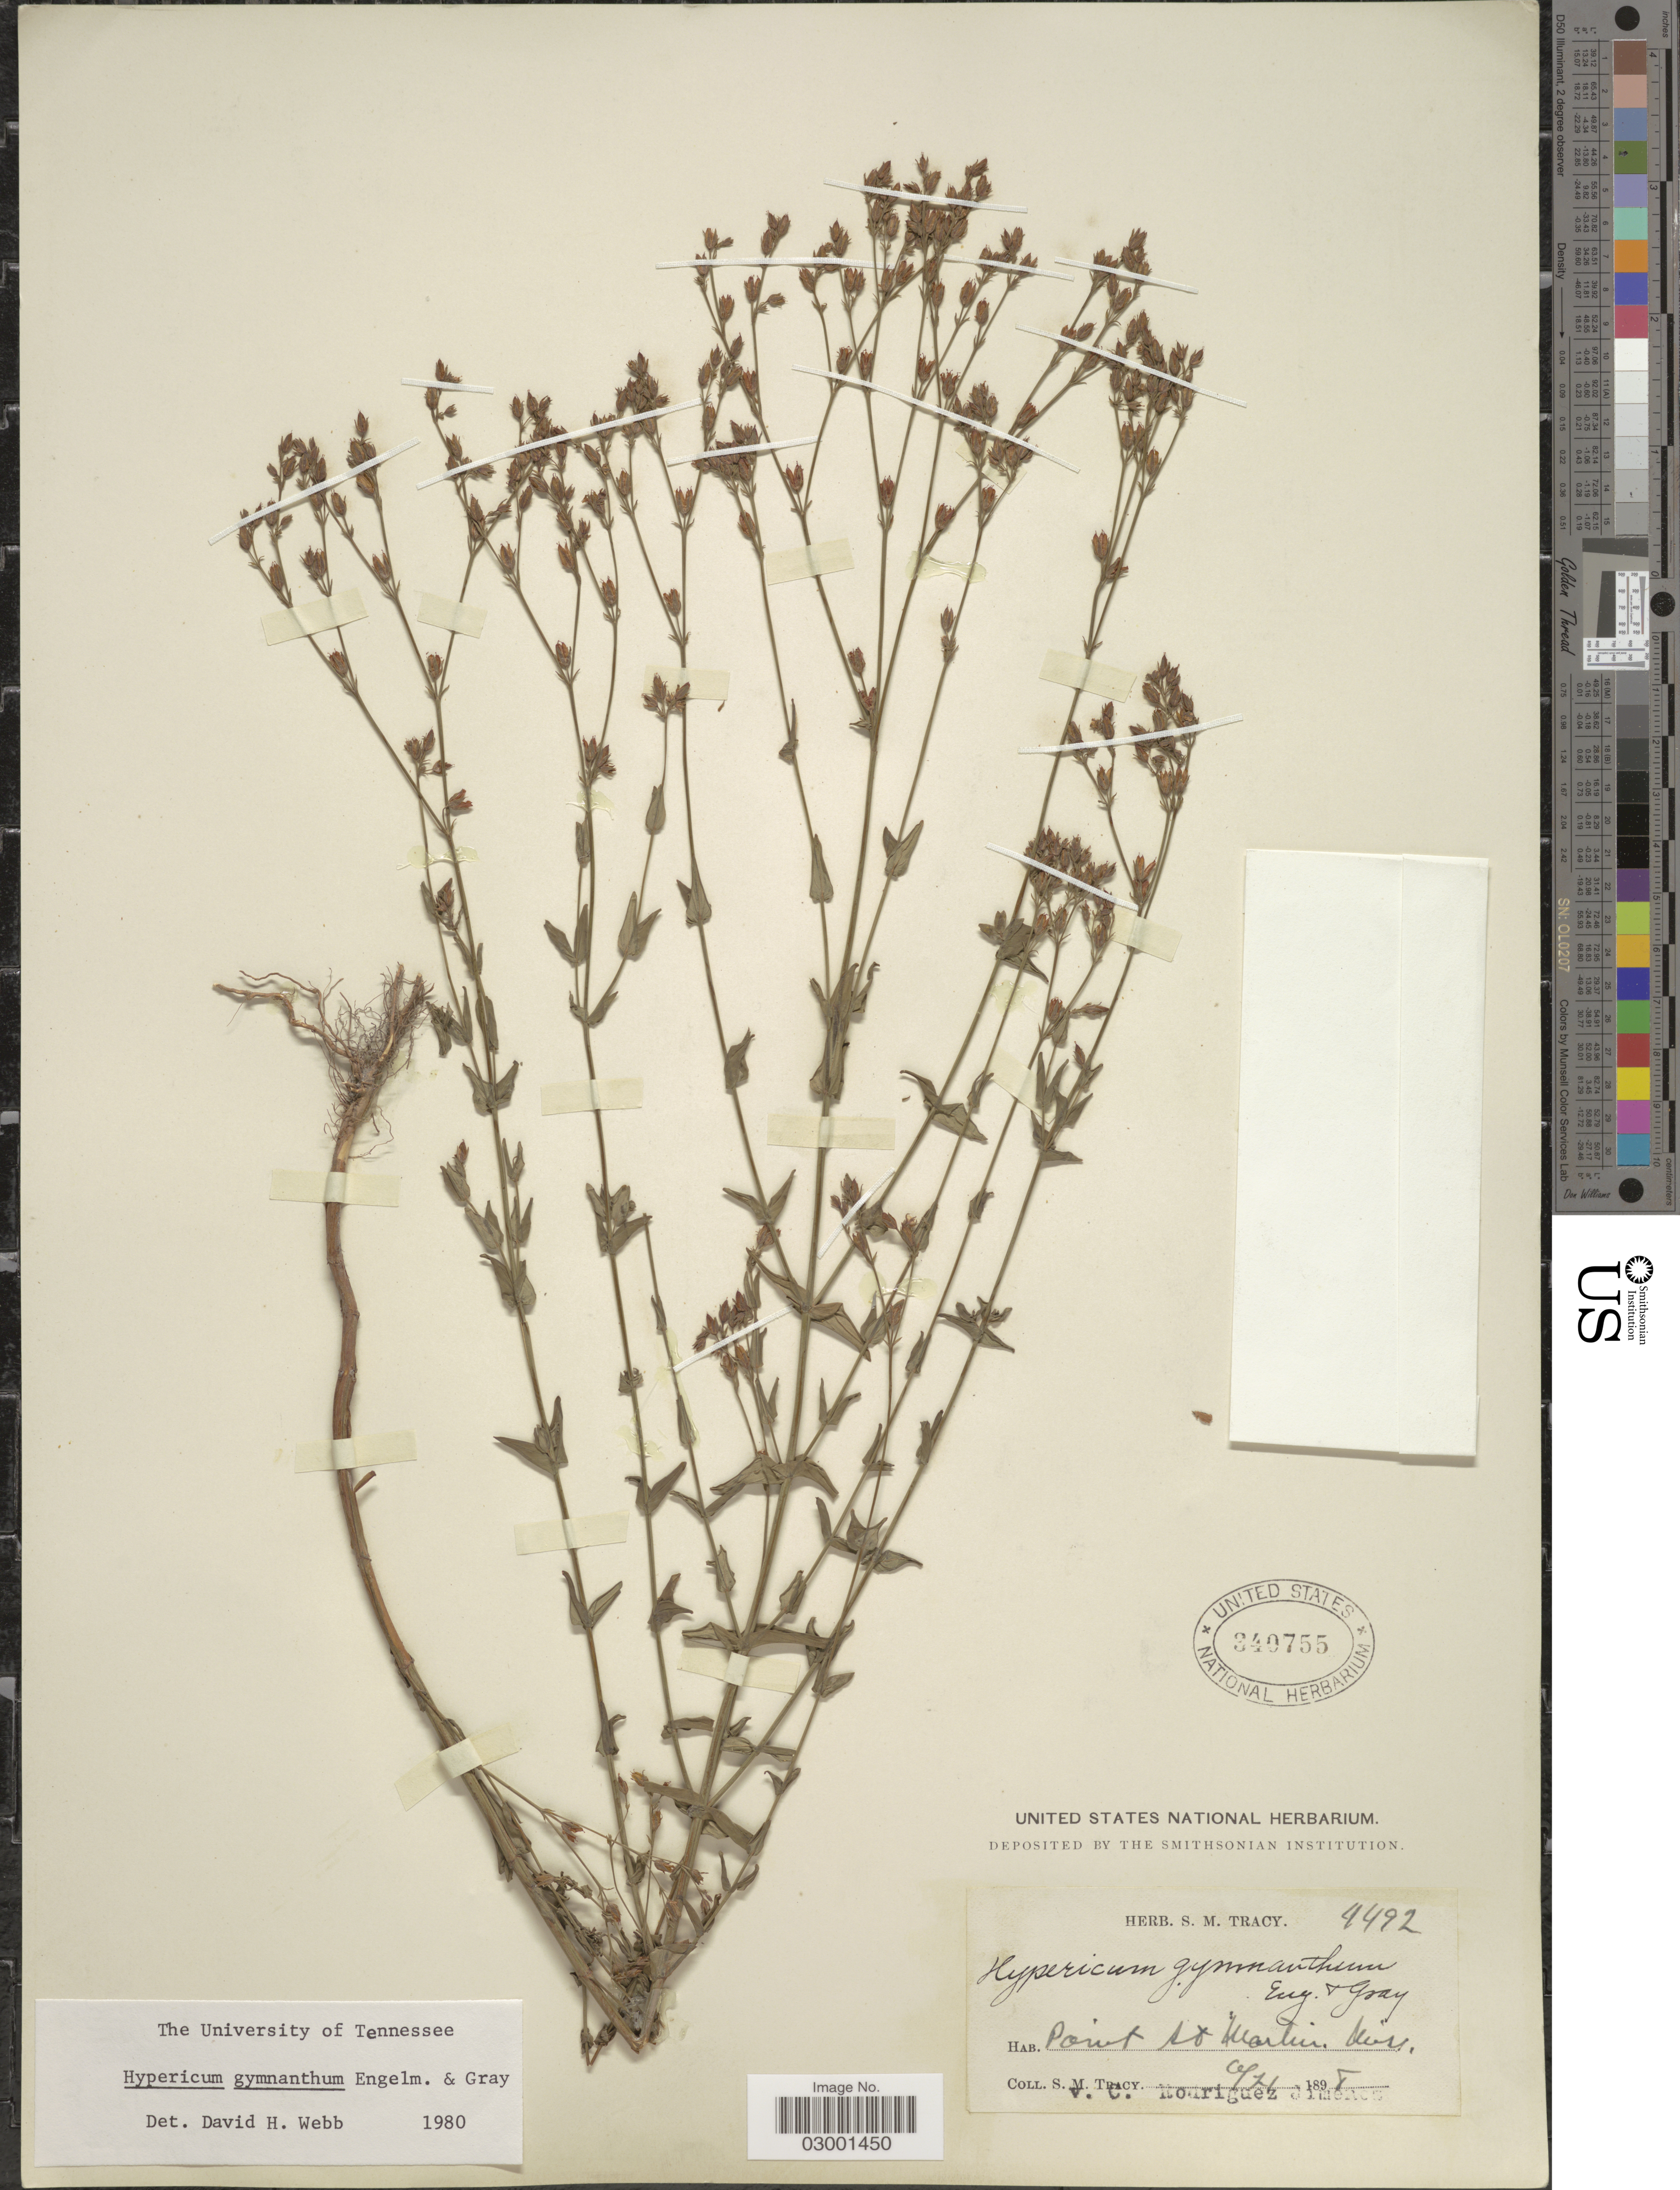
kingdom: Plantae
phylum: Tracheophyta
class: Magnoliopsida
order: Malpighiales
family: Hypericaceae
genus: Hypericum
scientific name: Hypericum gymnanthum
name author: Engelm. & A. Gray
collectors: S. M. Tracy & C. Rodríguez Jiménez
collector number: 4492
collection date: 1898-06-21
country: United States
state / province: Mississippi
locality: Point St. Martin, Miss.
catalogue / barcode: US 340755